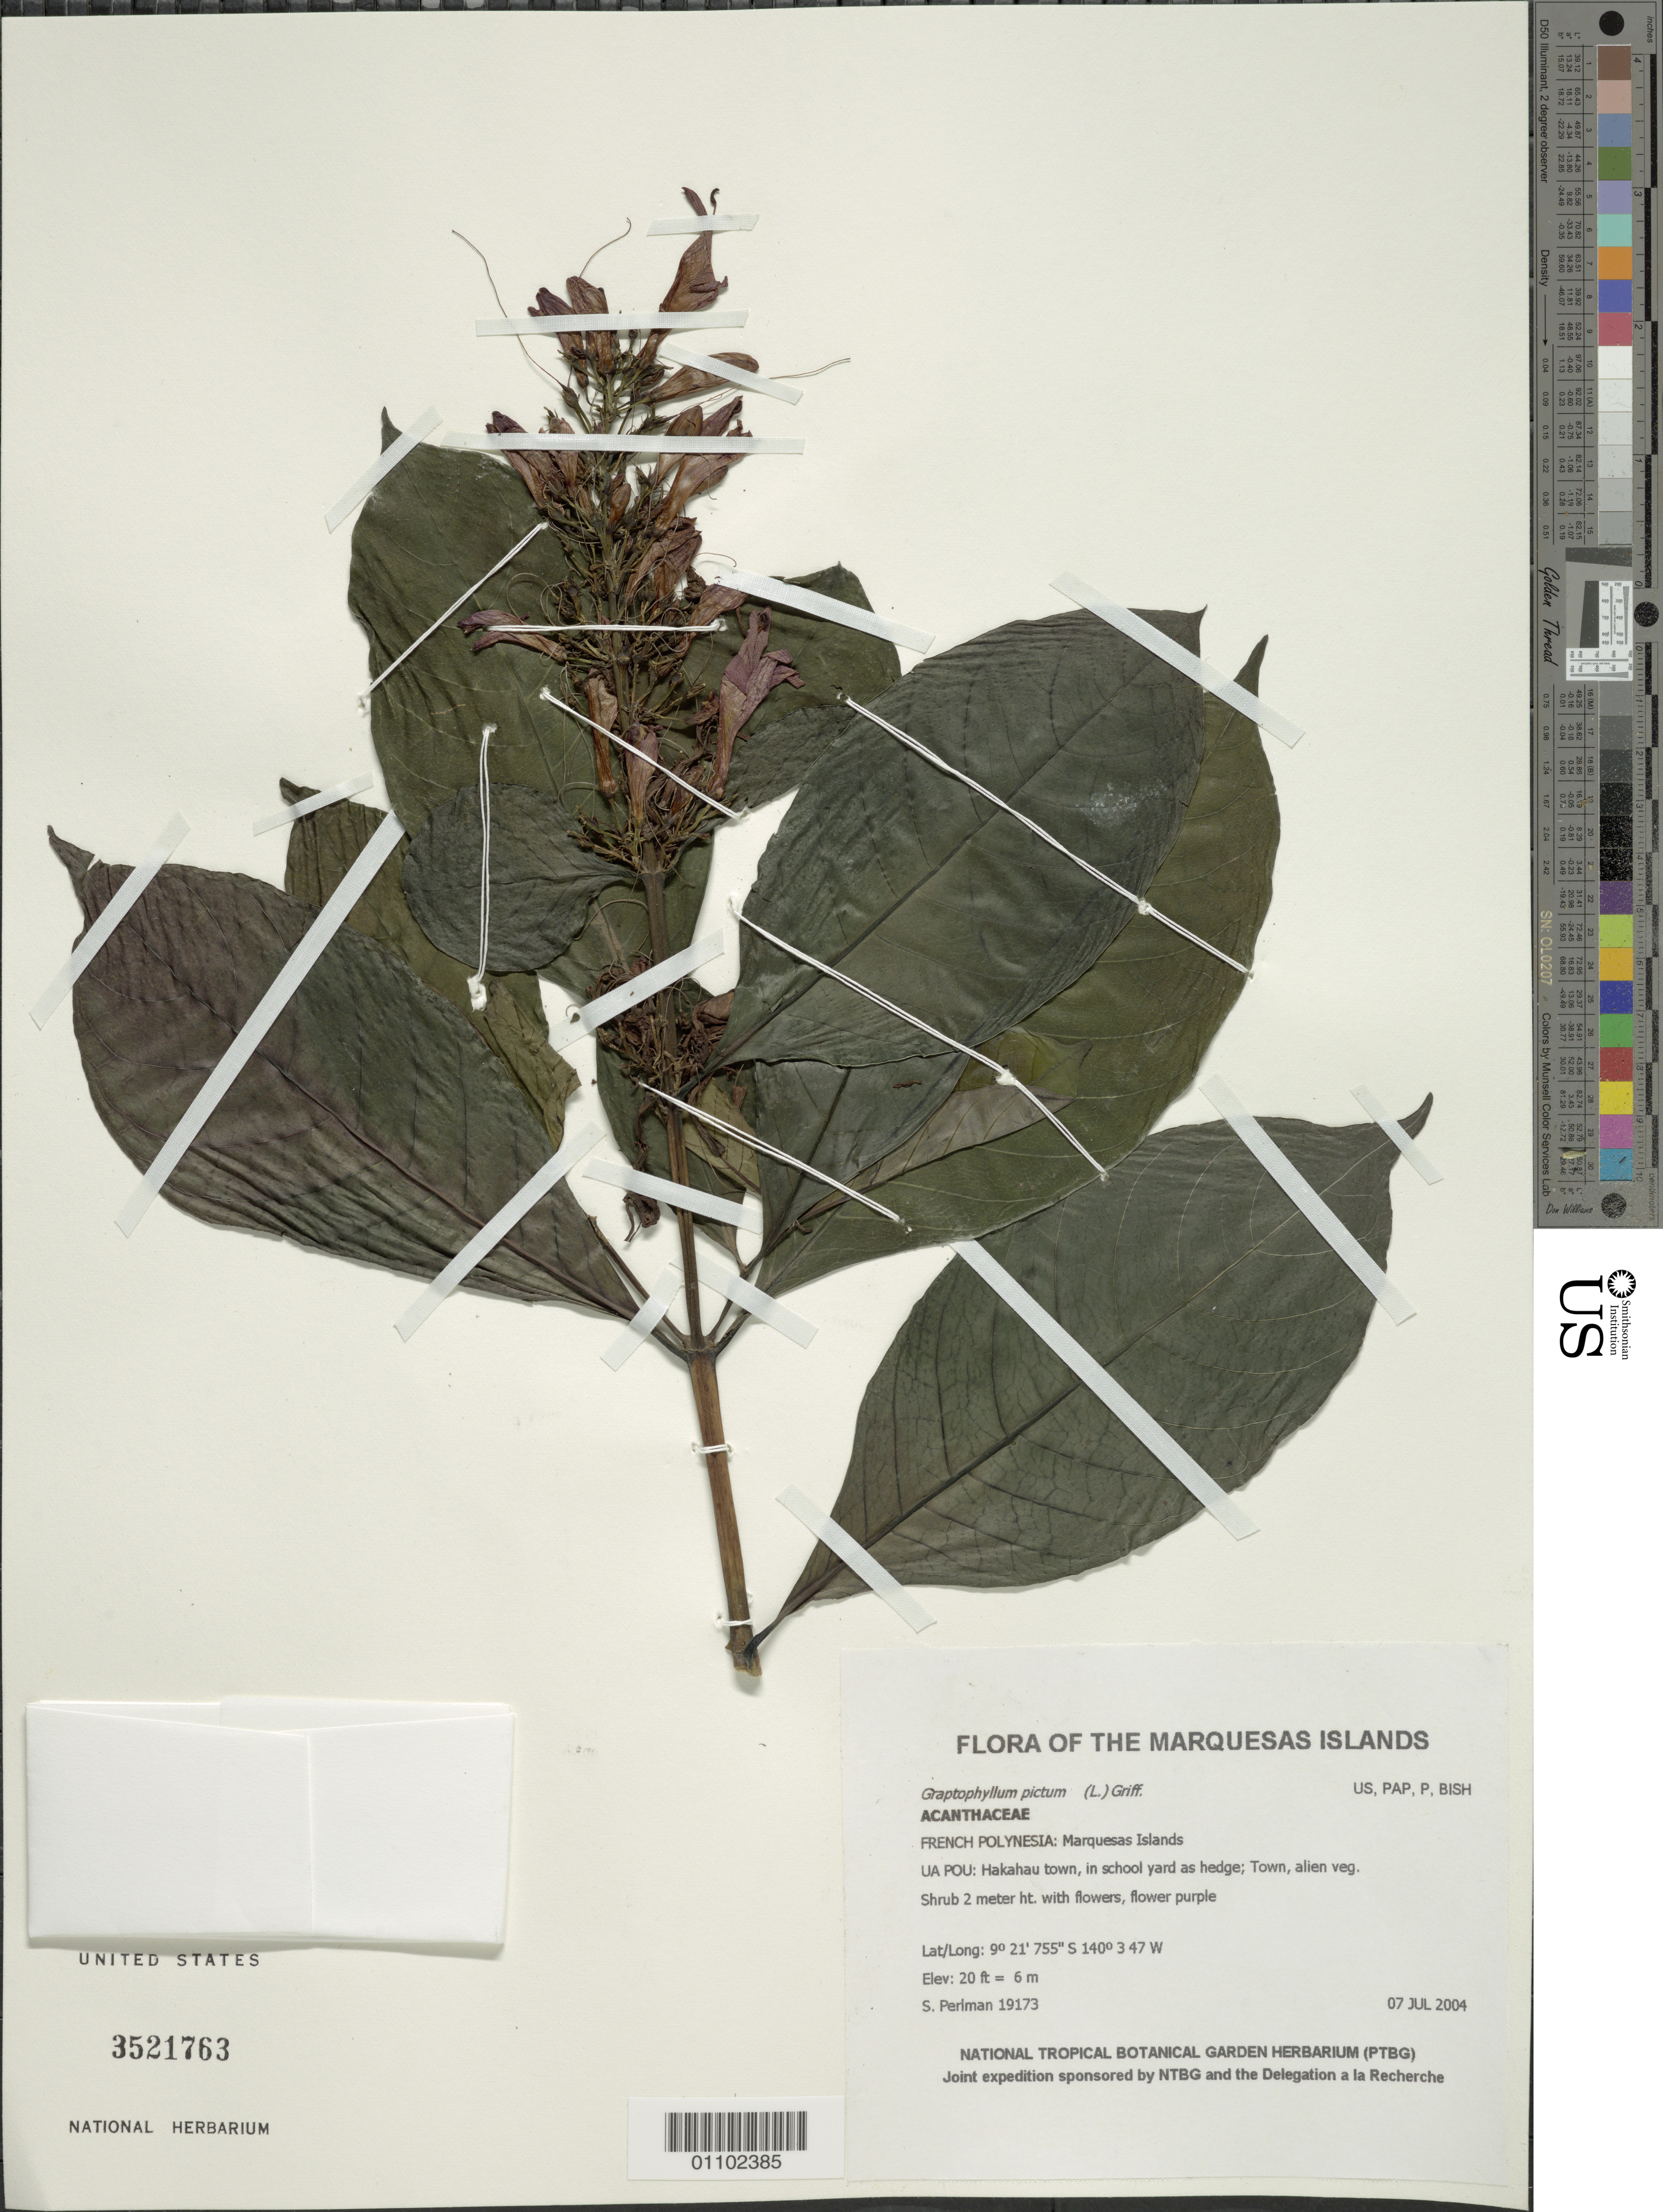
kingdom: Plantae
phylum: Tracheophyta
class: Magnoliopsida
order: Lamiales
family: Acanthaceae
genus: Graptophyllum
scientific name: Graptophyllum pictum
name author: (L.) Griff.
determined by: Lorence, David H., (PTBG), National Tropical Botanical Garden (UNITED STATES)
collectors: S. P. Perlman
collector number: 19173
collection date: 2004-07-07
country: French Polynesia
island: Ua Pou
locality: Hakahau town, in school yard as hedge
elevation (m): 6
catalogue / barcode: US 3521763